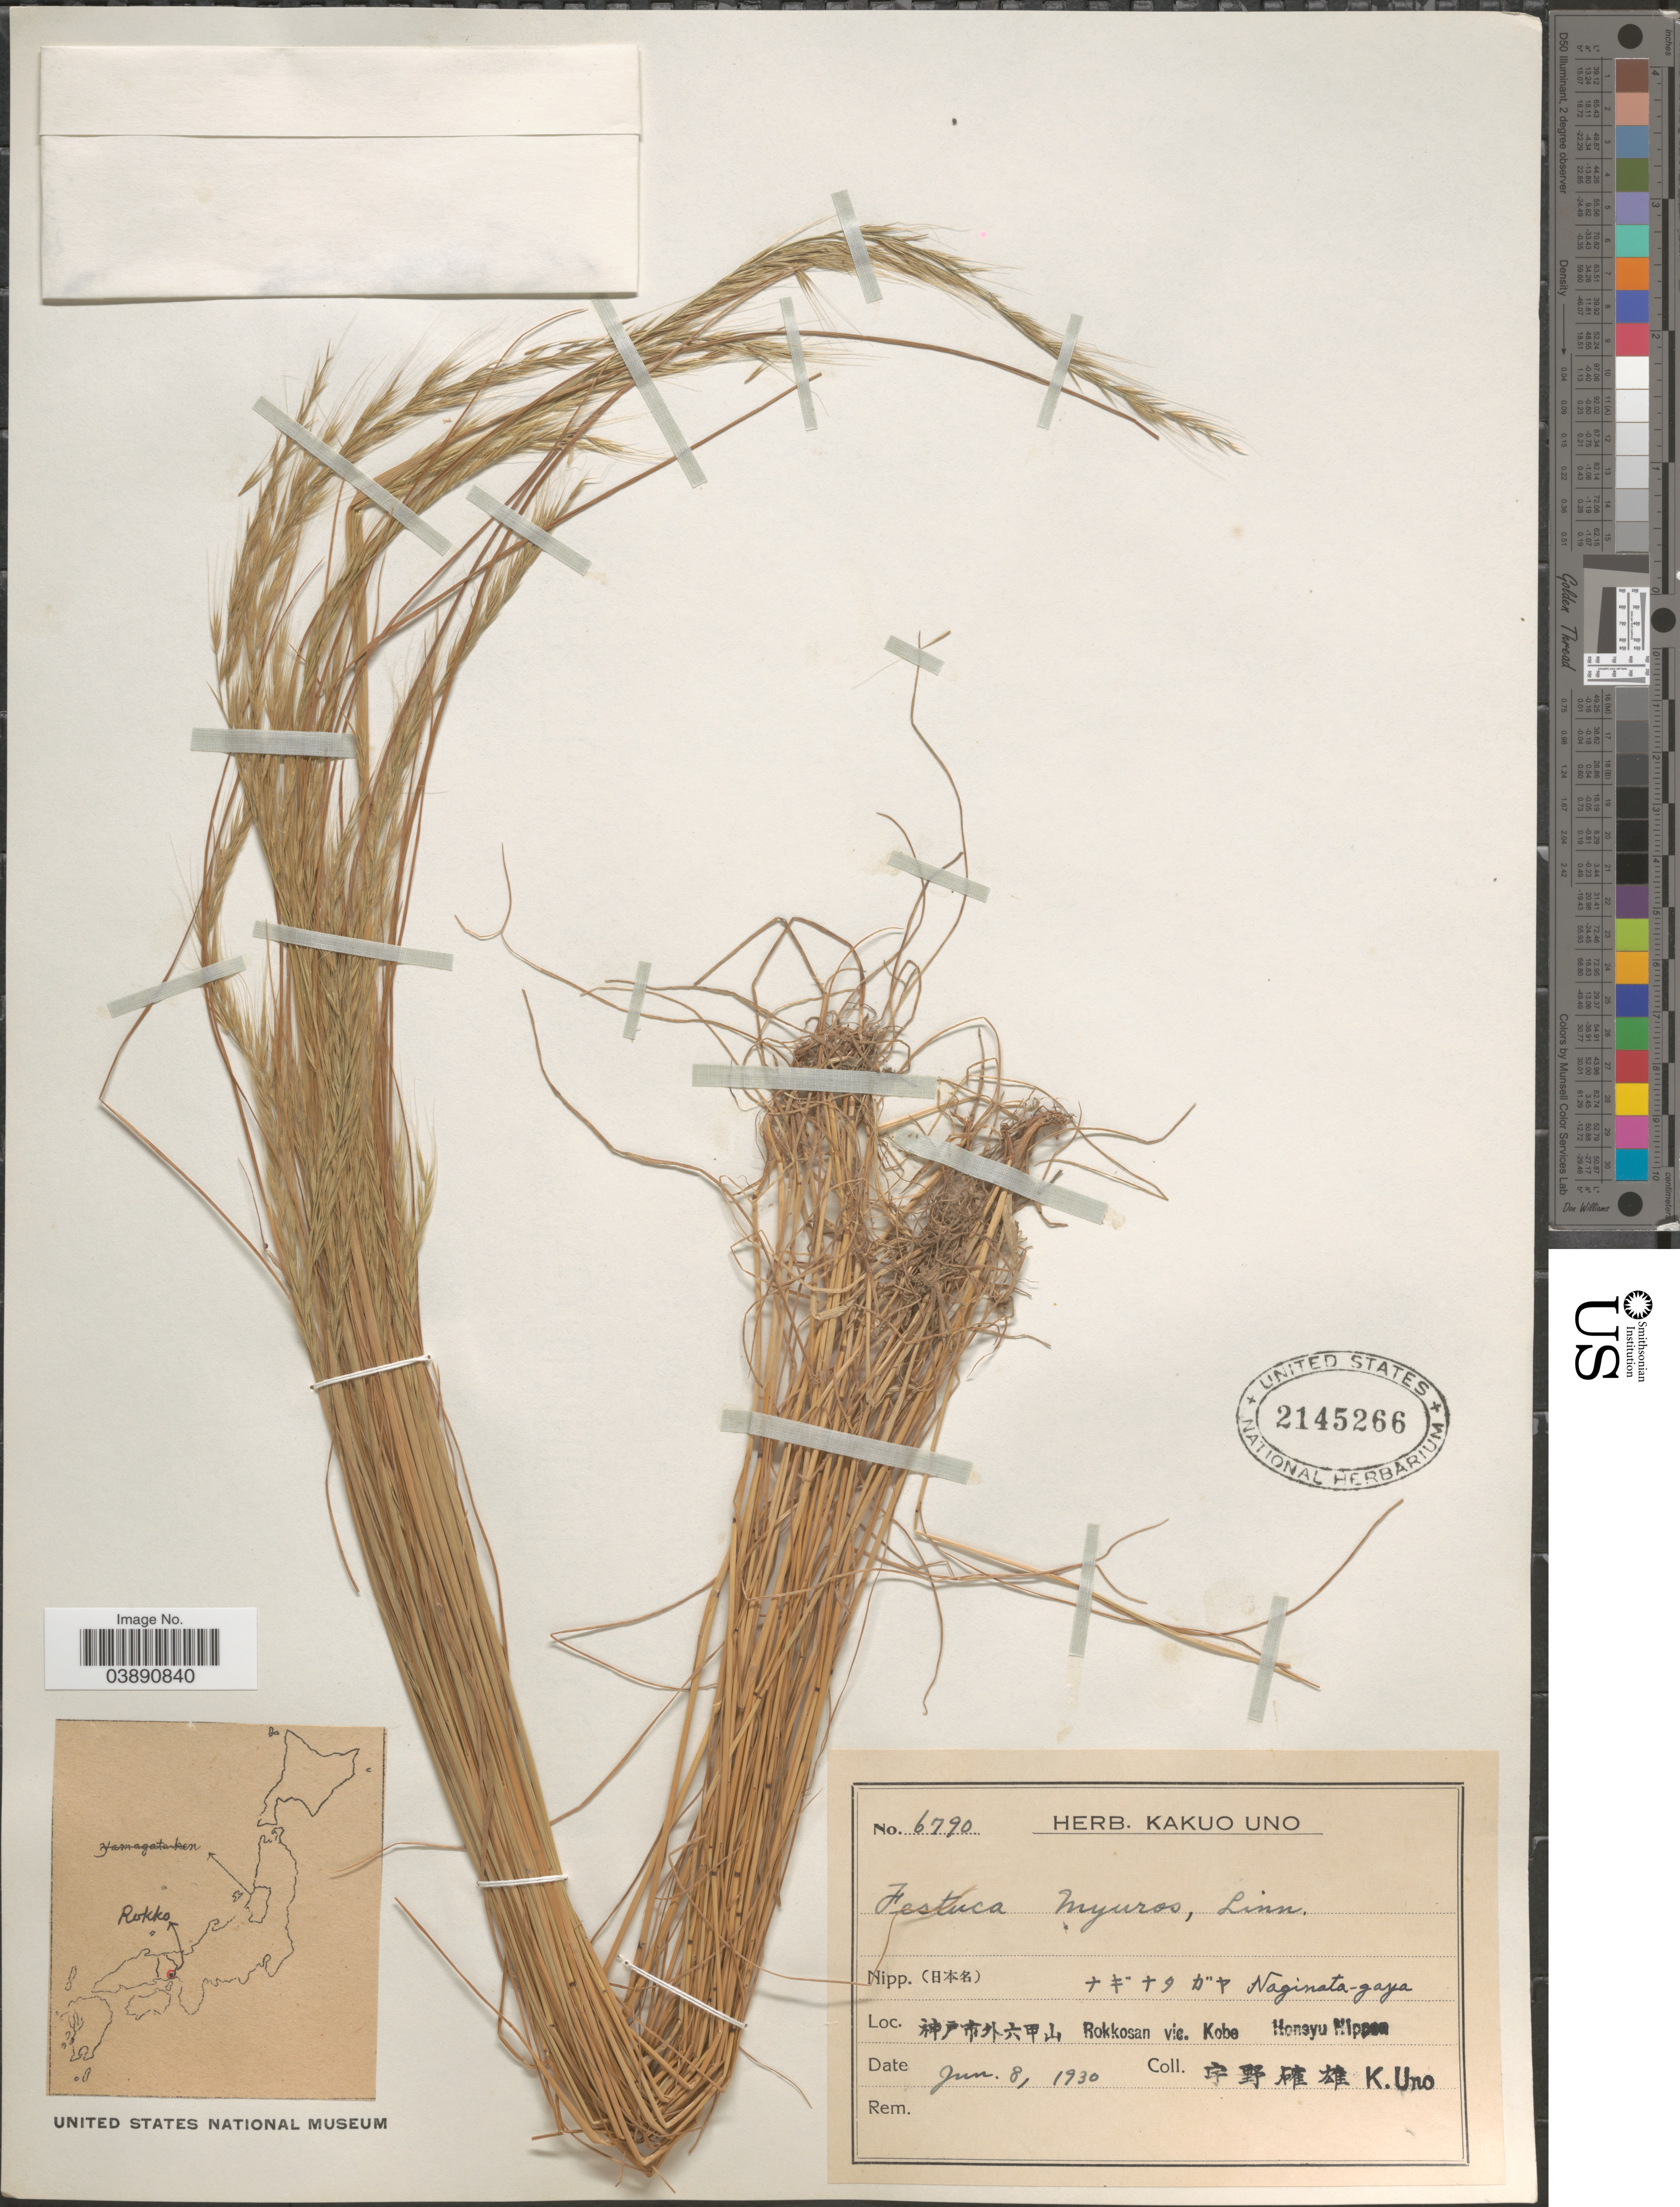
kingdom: Plantae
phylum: Tracheophyta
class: Liliopsida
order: Poales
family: Poaceae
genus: Festuca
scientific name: Festuca myuros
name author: L.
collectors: K. Uno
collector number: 6790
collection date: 1930-06-08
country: Japan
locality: [Foreign script] Naginata-gaya. [Foreign script] Rokkosan vic. Kobe. Honsyu Nippon.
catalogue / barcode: US 2145266